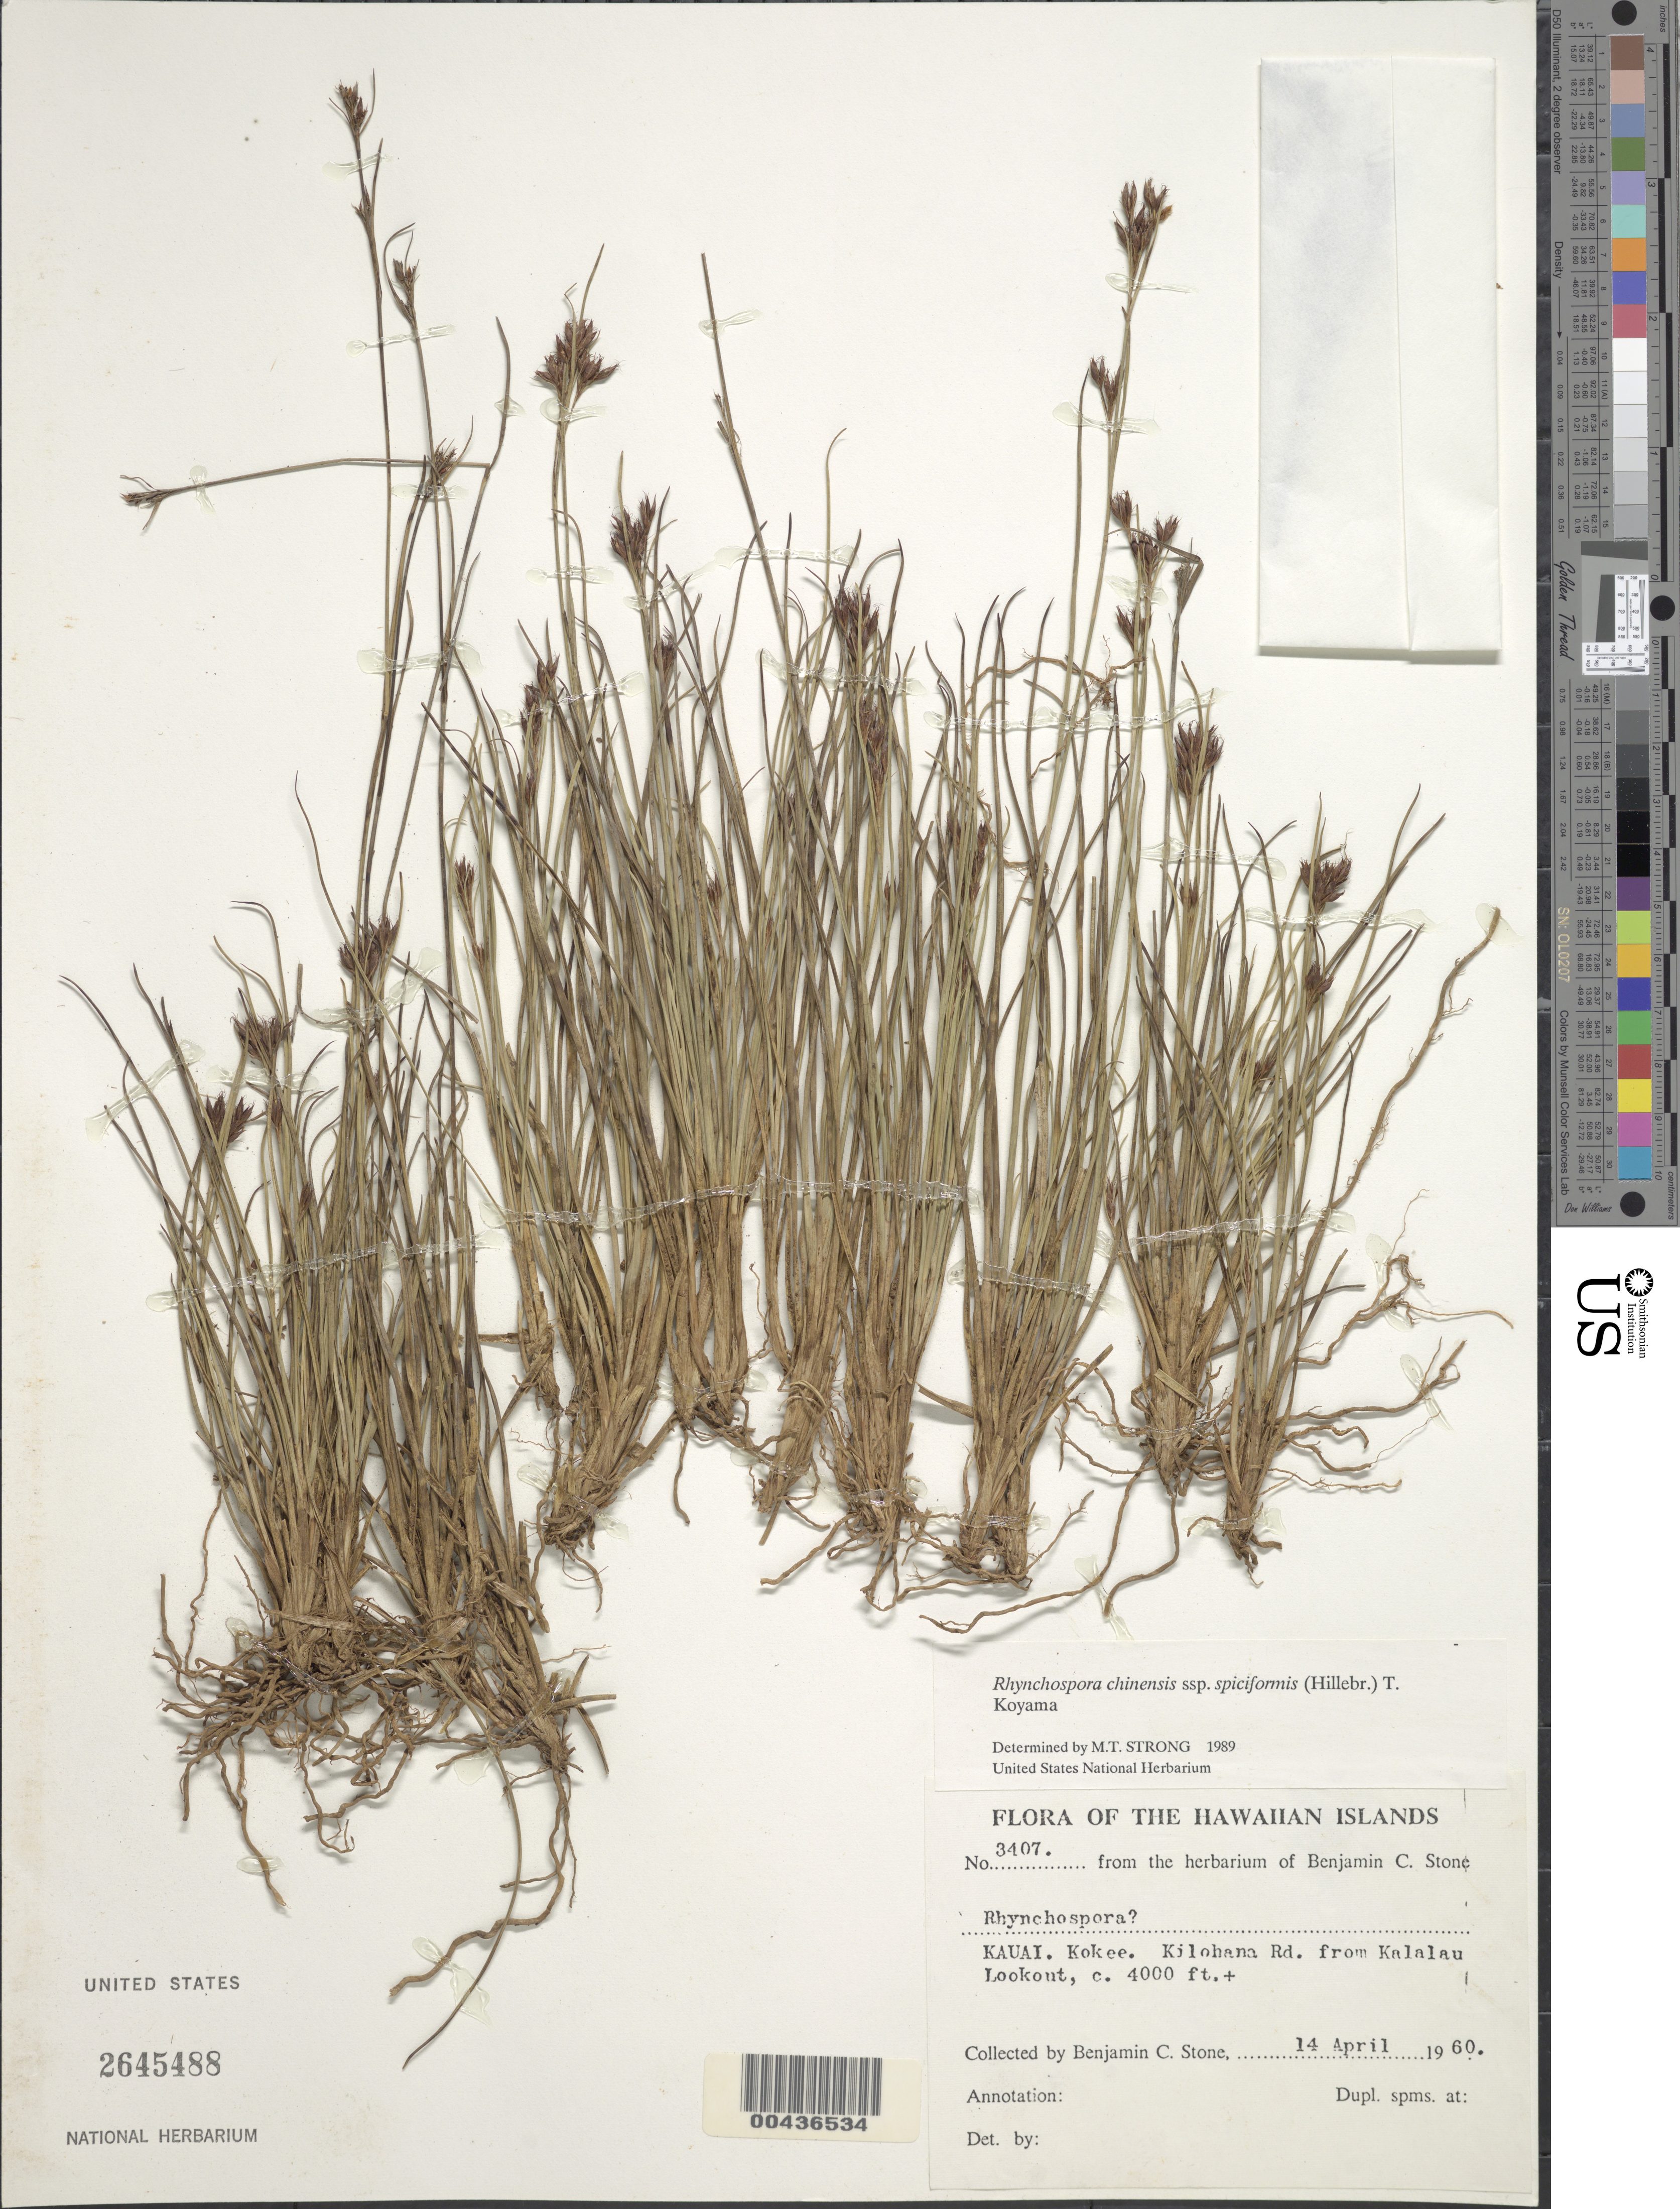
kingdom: Plantae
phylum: Tracheophyta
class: Liliopsida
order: Poales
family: Cyperaceae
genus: Rhynchospora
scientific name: Rhynchospora chinensis subsp. spiciformis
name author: (Hillebr.) T. Koyama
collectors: B. C. Stone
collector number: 3407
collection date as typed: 14 Apr 1960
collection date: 1960-04-14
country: United States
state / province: Hawaii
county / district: Kauai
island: Kaua'i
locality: Kokee, Kilohana Road from Kalalau Lookout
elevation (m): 1219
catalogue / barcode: US 2645488